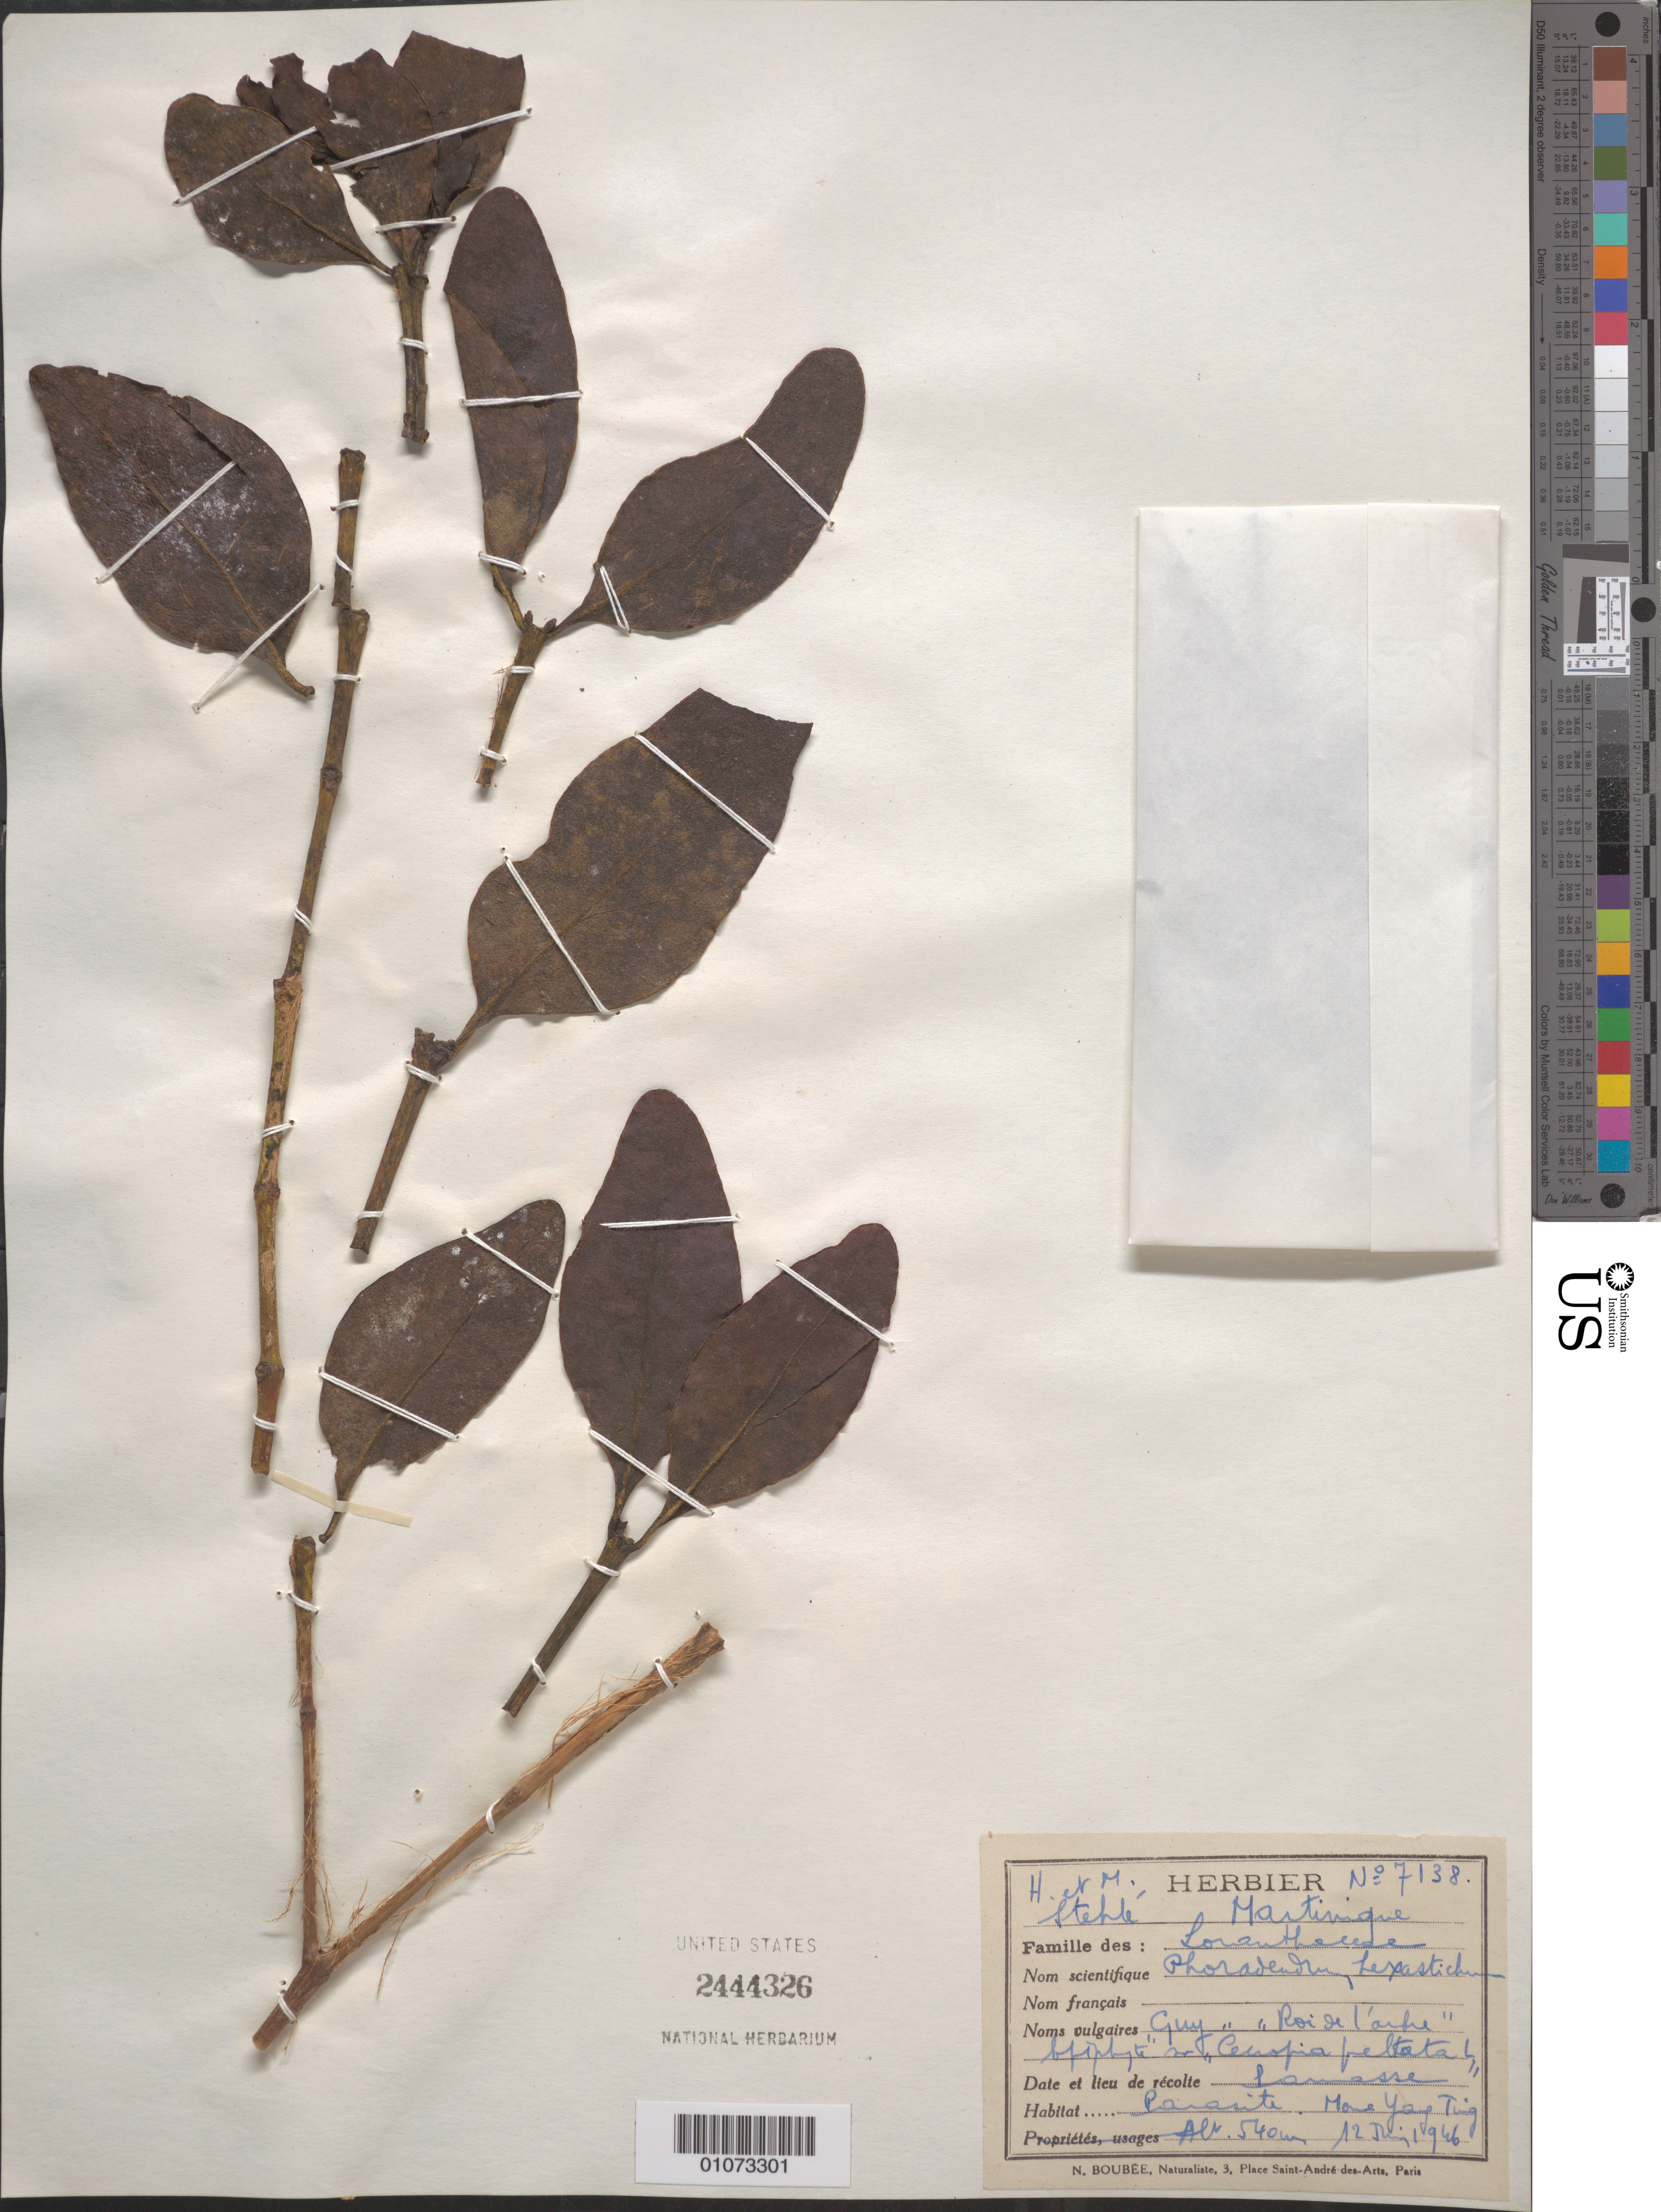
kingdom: Plantae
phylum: Tracheophyta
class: Magnoliopsida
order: Santalales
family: Viscaceae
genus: Phoradendron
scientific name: Phoradendron hexastichum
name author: (DC.) Griseb.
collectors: H. Stehlé & M. Stehlé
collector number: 7128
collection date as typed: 12 Jul 1946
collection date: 1946-07-12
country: Martinique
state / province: Saint-Pierre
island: Martinique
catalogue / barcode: US 2444326